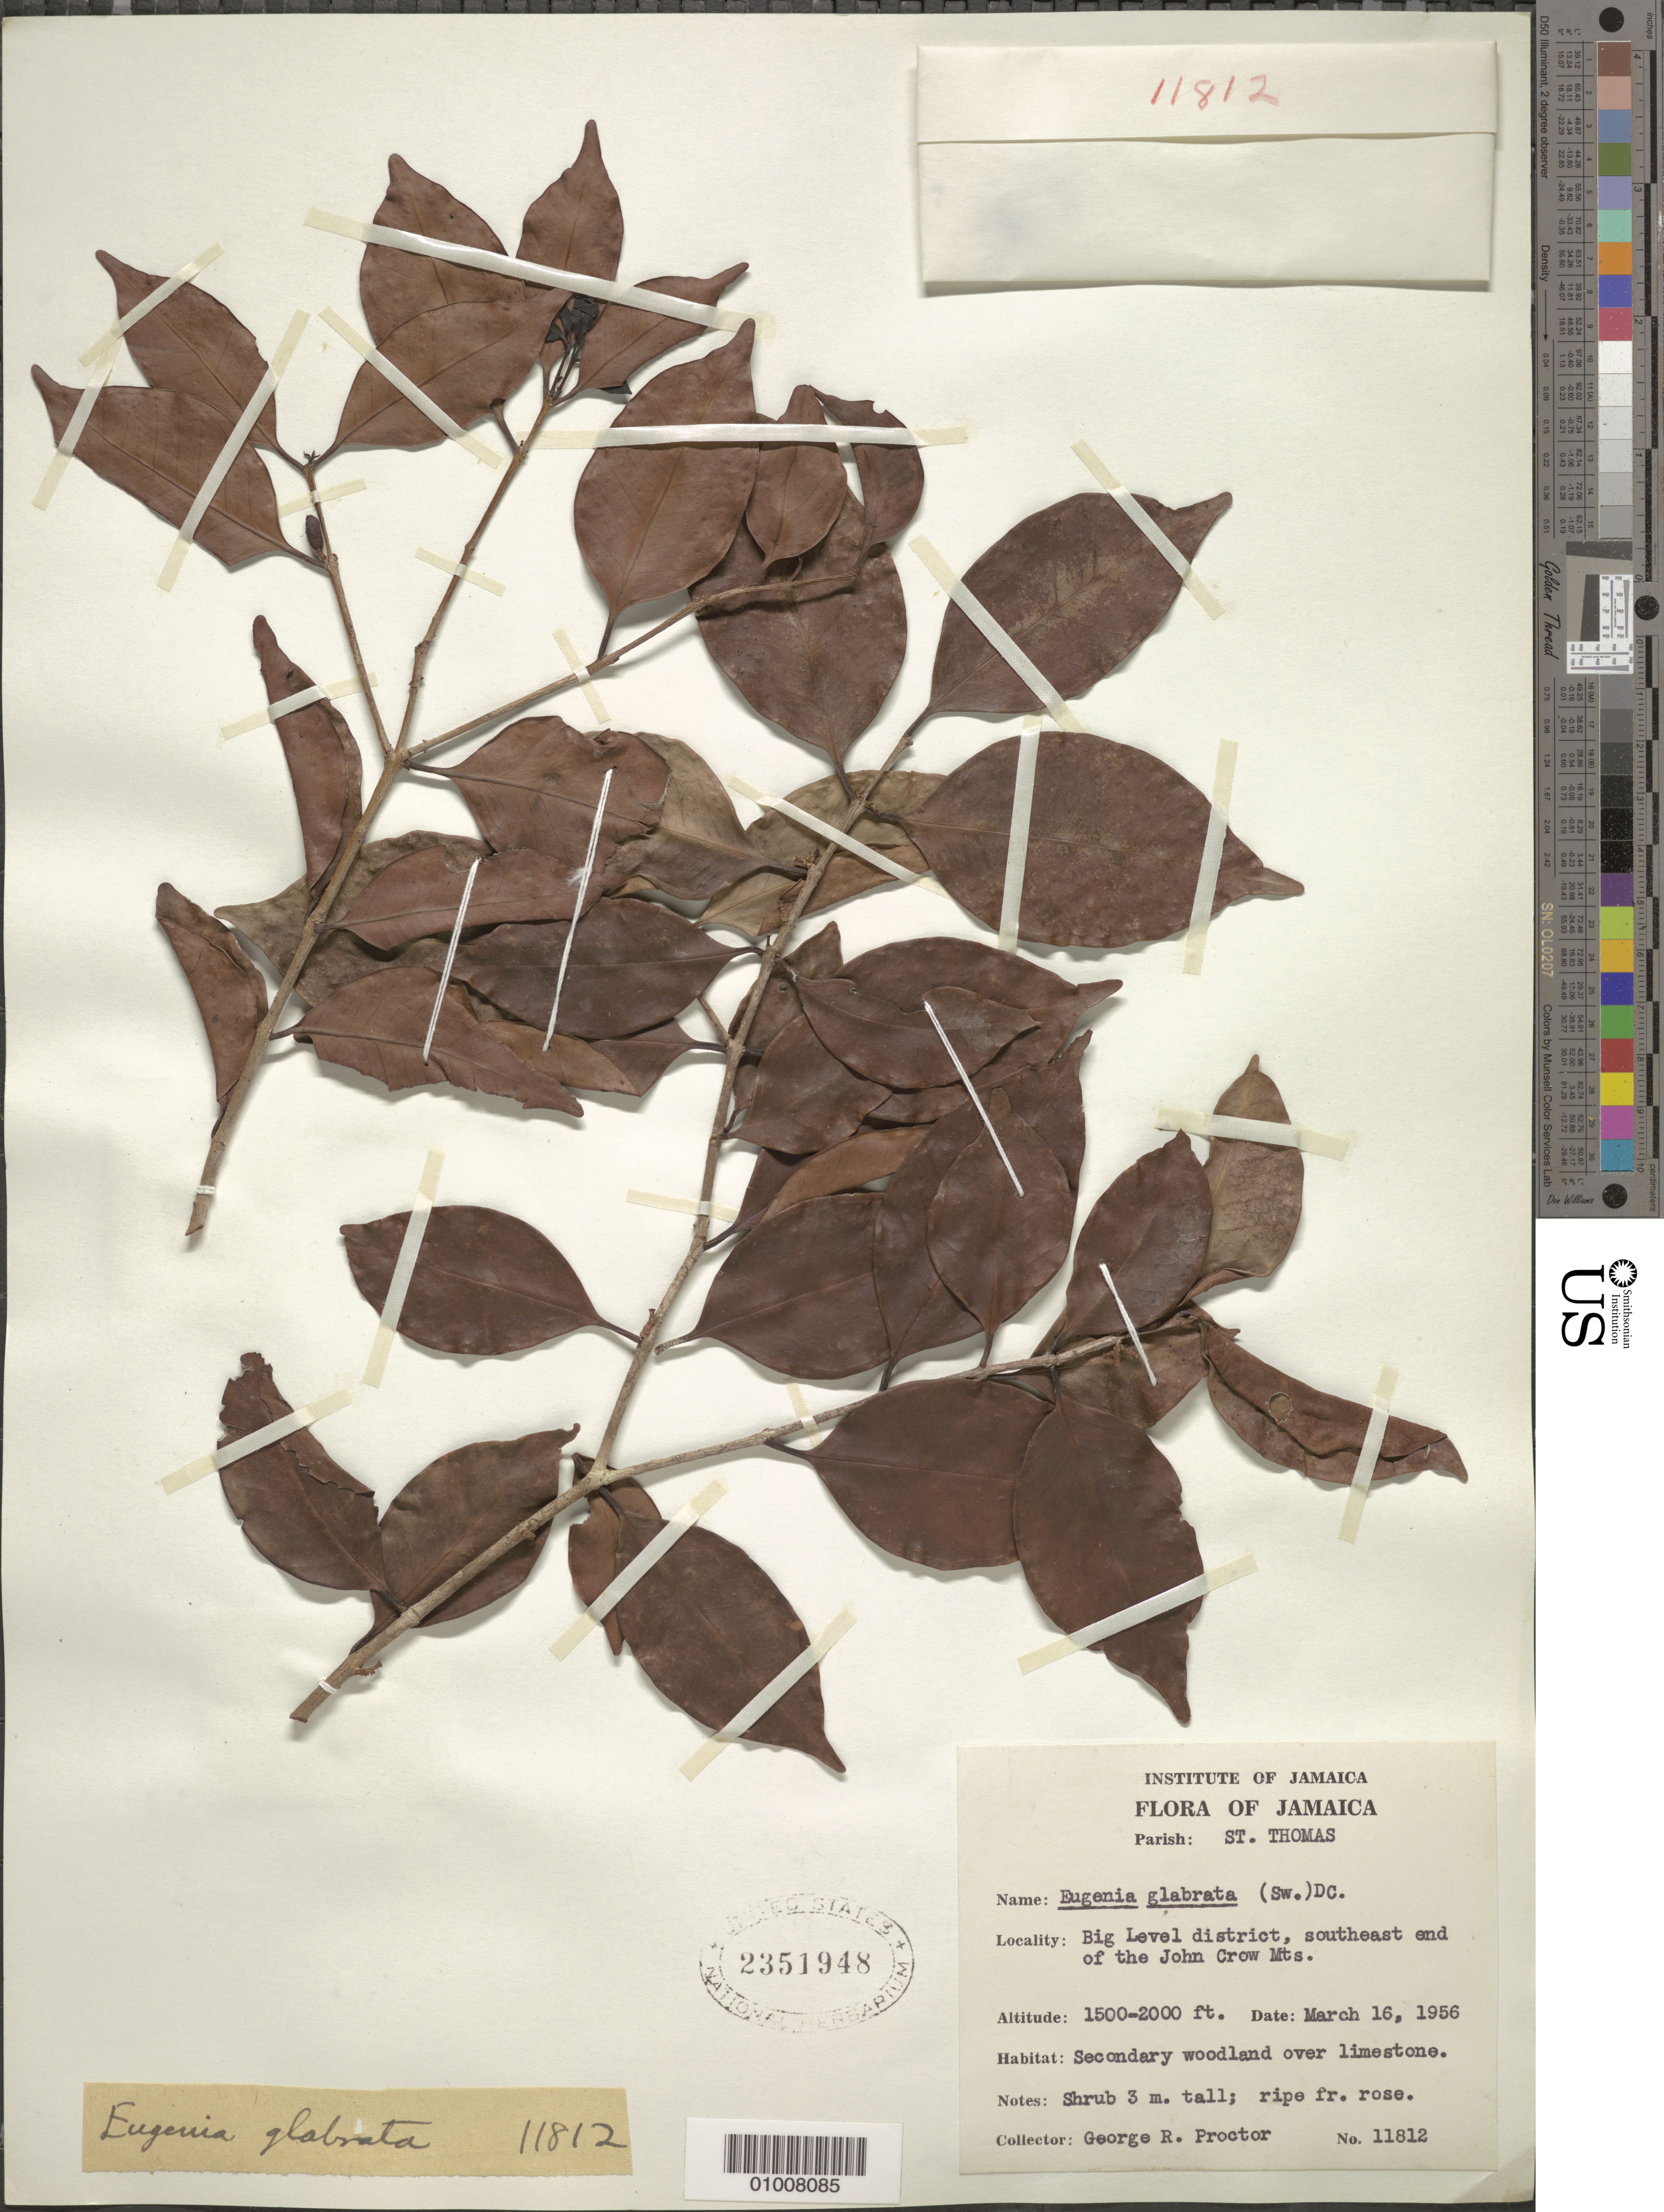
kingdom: Plantae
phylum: Tracheophyta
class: Magnoliopsida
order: Myrtales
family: Myrtaceae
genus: Eugenia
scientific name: Eugenia glabrata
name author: (Sw.) DC.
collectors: G. R. Proctor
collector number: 11812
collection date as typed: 16 Mar 1956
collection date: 1956-03-16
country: Jamaica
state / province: Saint Thomas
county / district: Big Level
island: Jamaica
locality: Southeast end of the John Crow Mts.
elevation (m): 457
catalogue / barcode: US 2351948